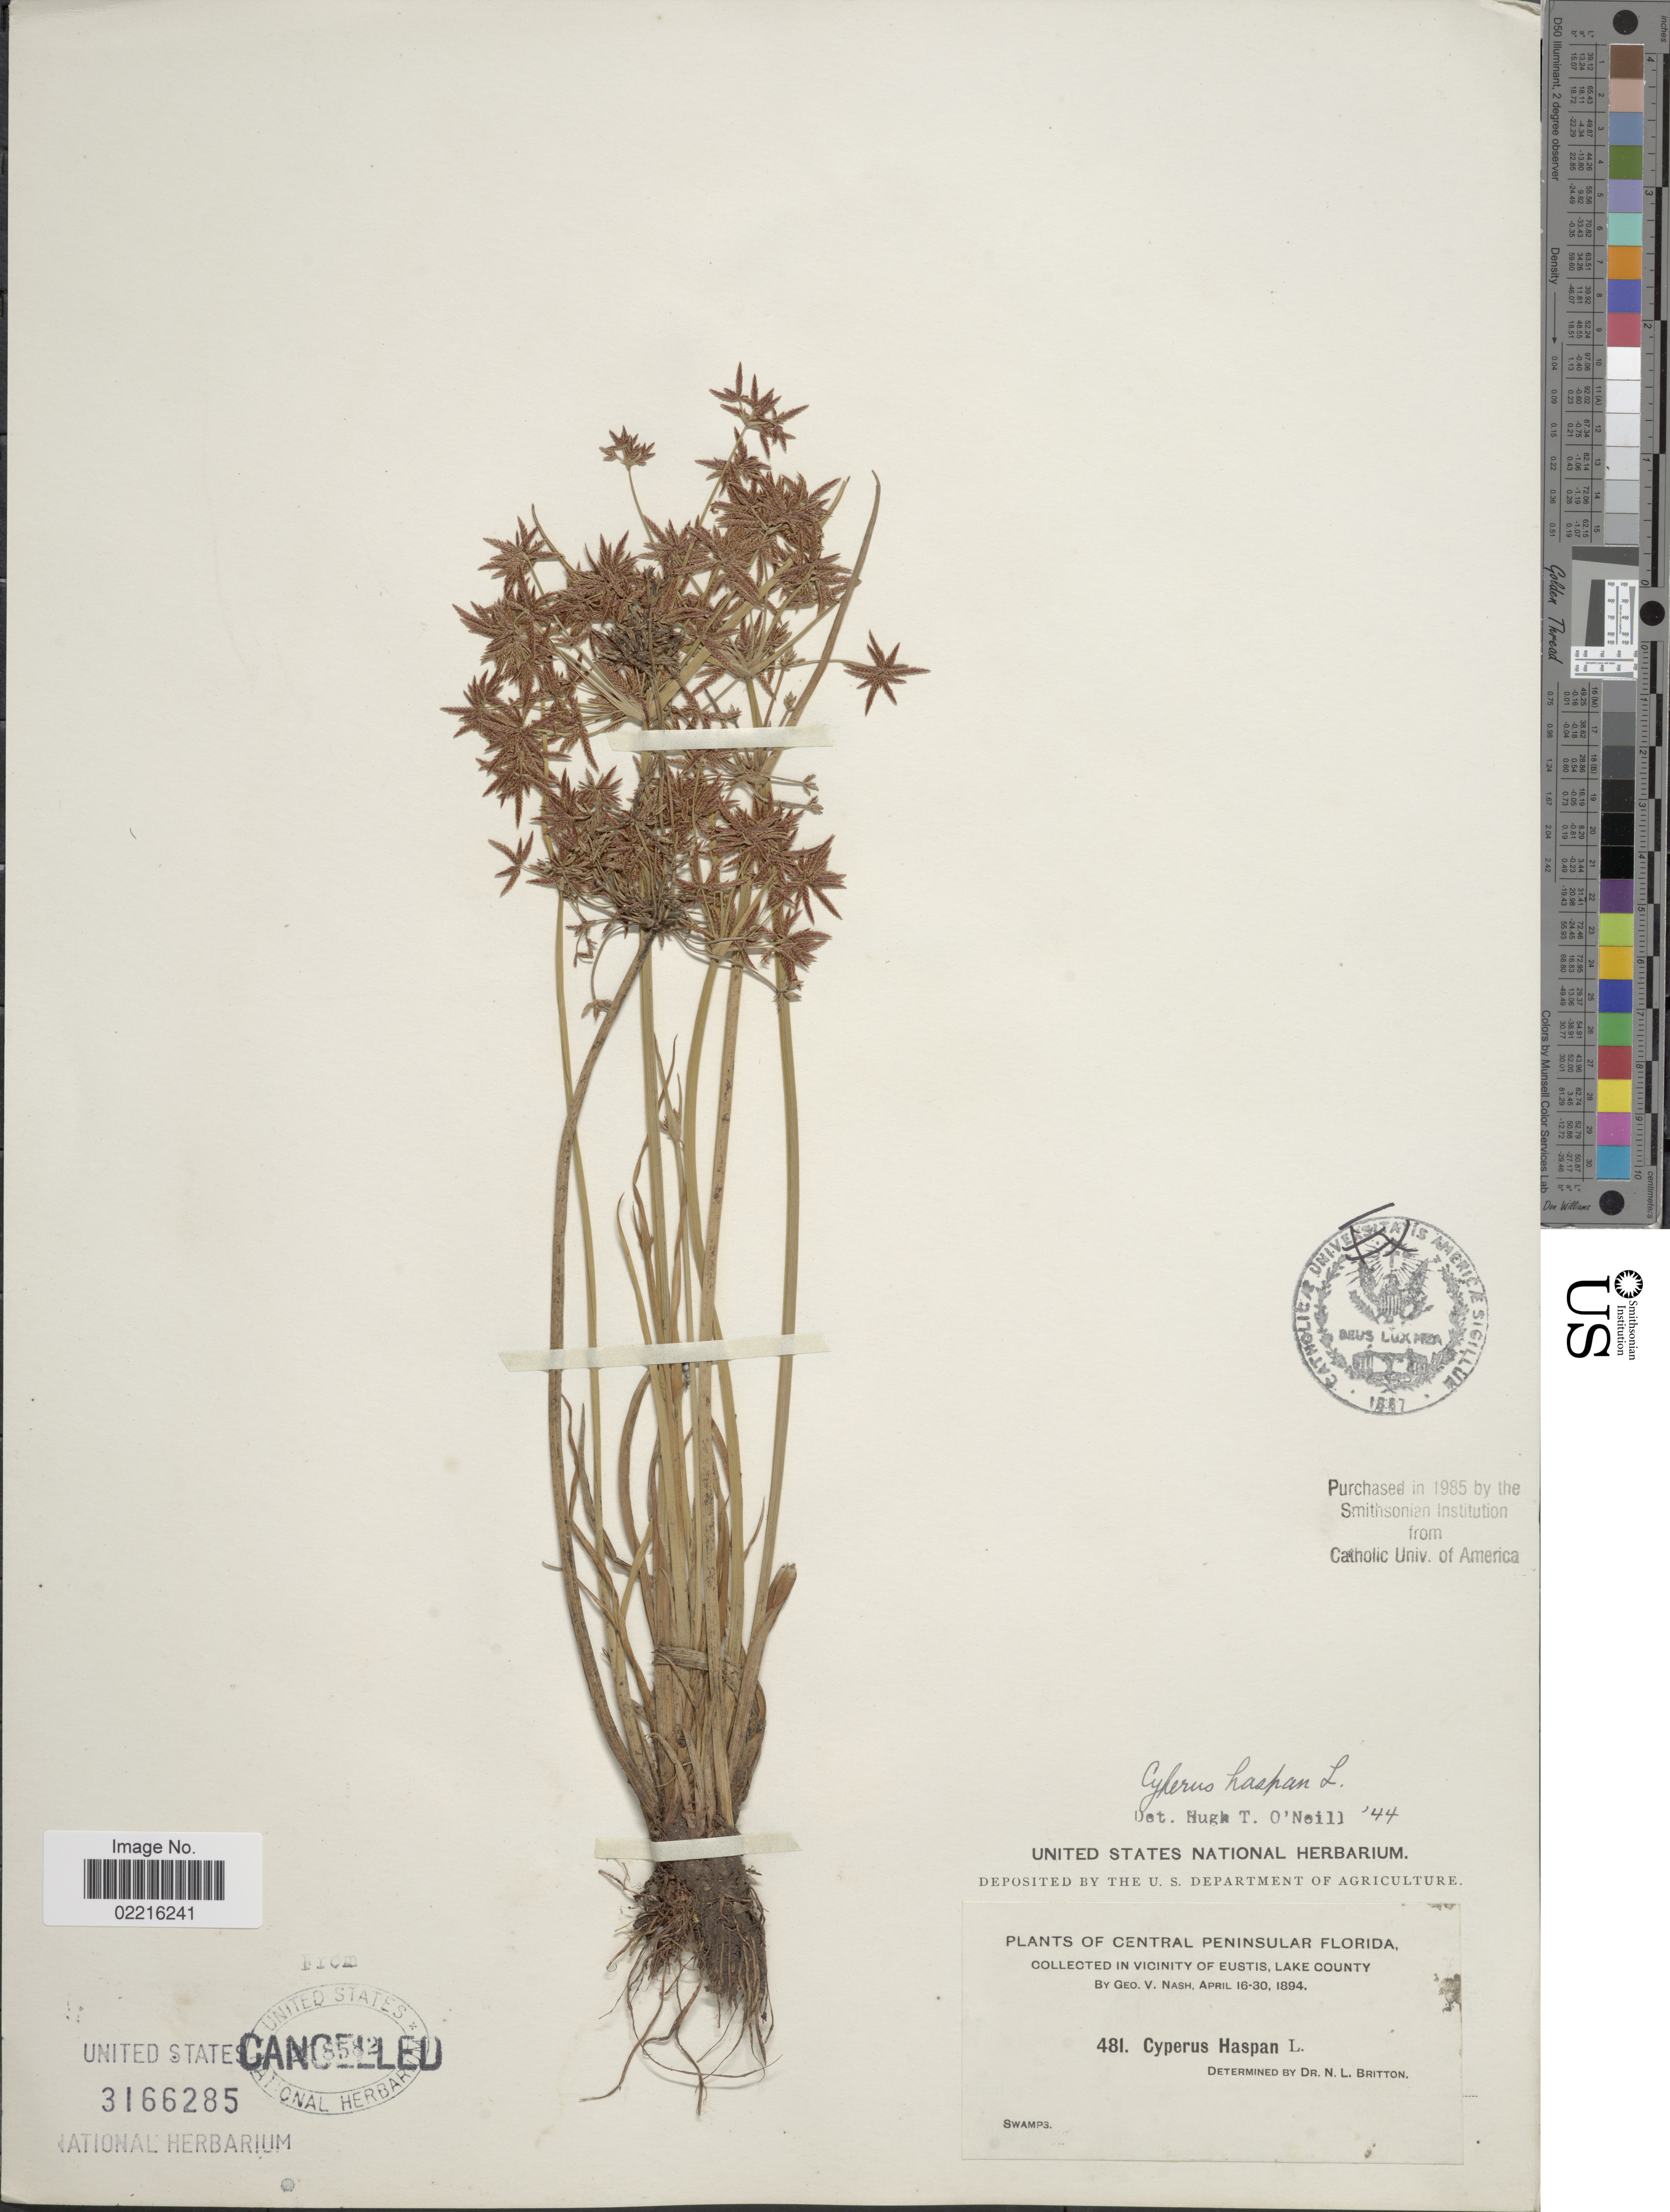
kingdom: Plantae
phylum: Tracheophyta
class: Liliopsida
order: Poales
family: Cyperaceae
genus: Cyperus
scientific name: Cyperus haspan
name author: L.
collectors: G. V. Nash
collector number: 481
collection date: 1894-04-16/1894-04-30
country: United States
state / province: Florida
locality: Central Peninsular Florida, Vicinity of Eustis, Lake County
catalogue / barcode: US 3166285